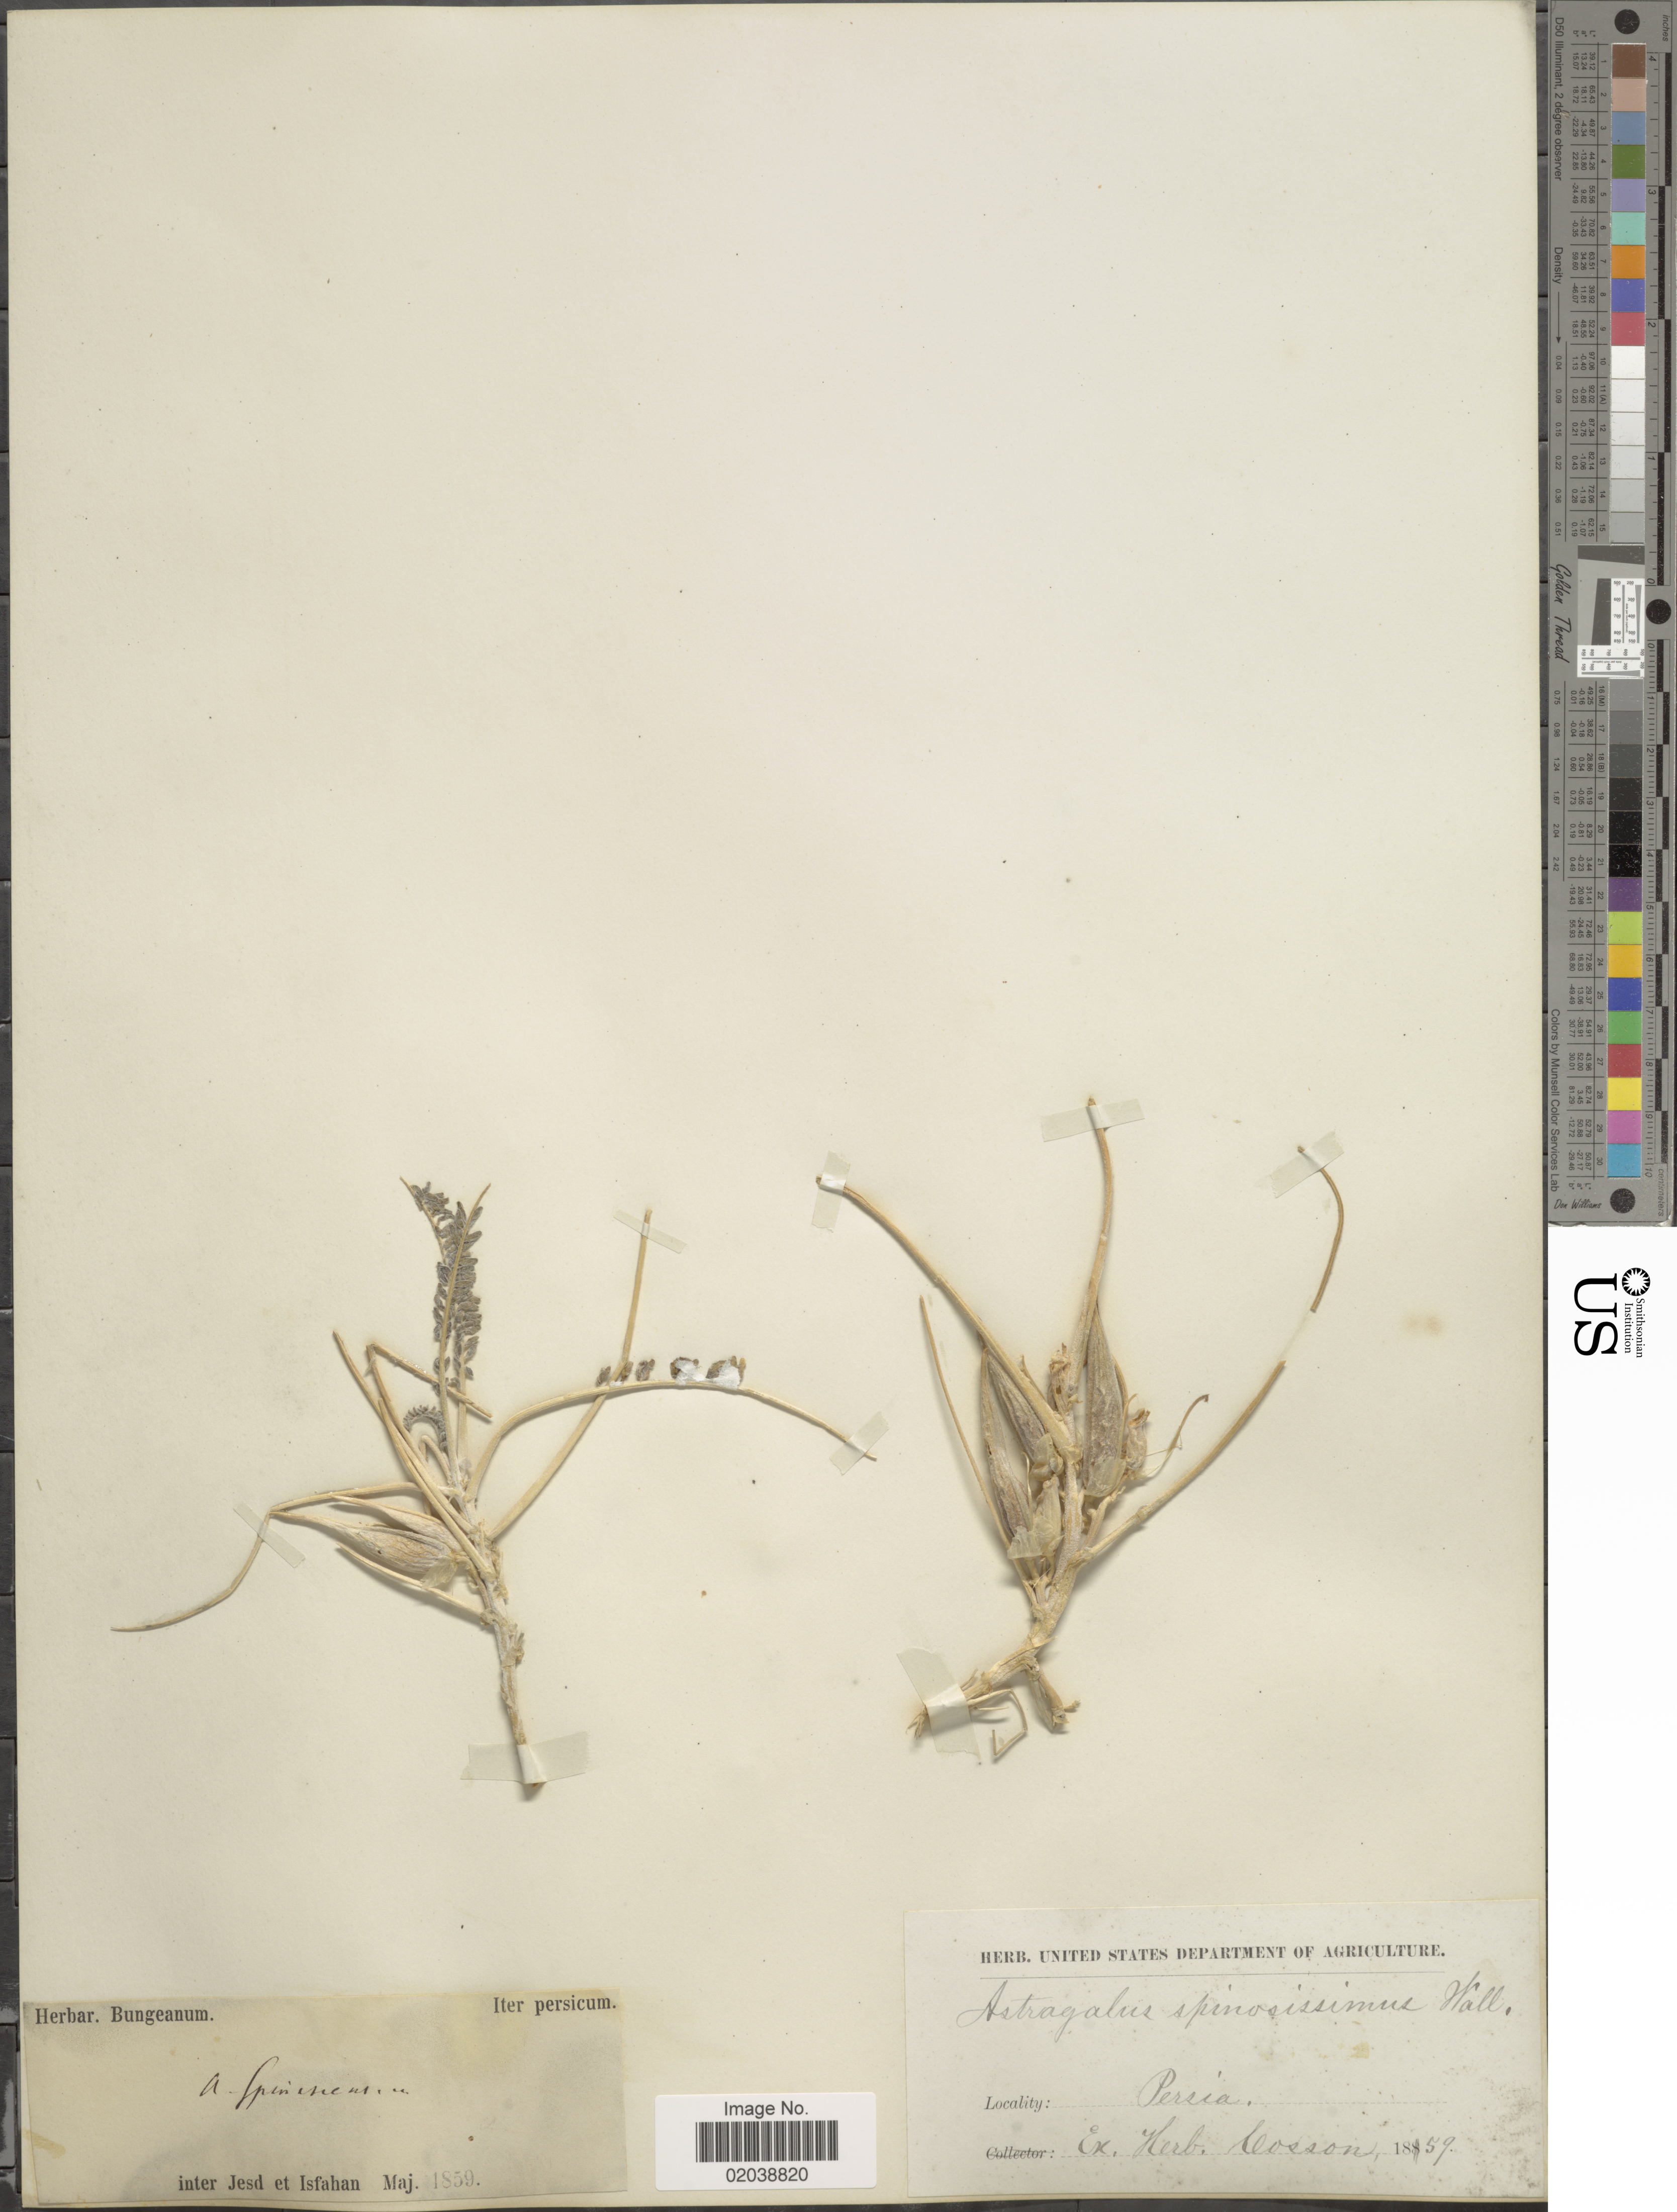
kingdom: Plantae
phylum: Tracheophyta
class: Magnoliopsida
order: Fabales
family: Fabaceae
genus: Astragalus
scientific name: Astragalus spinosissimus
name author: St.-Lag.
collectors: ex herb. Bungeanum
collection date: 1859-05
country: Iran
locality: Inter Jesd et Isfahan, Persia